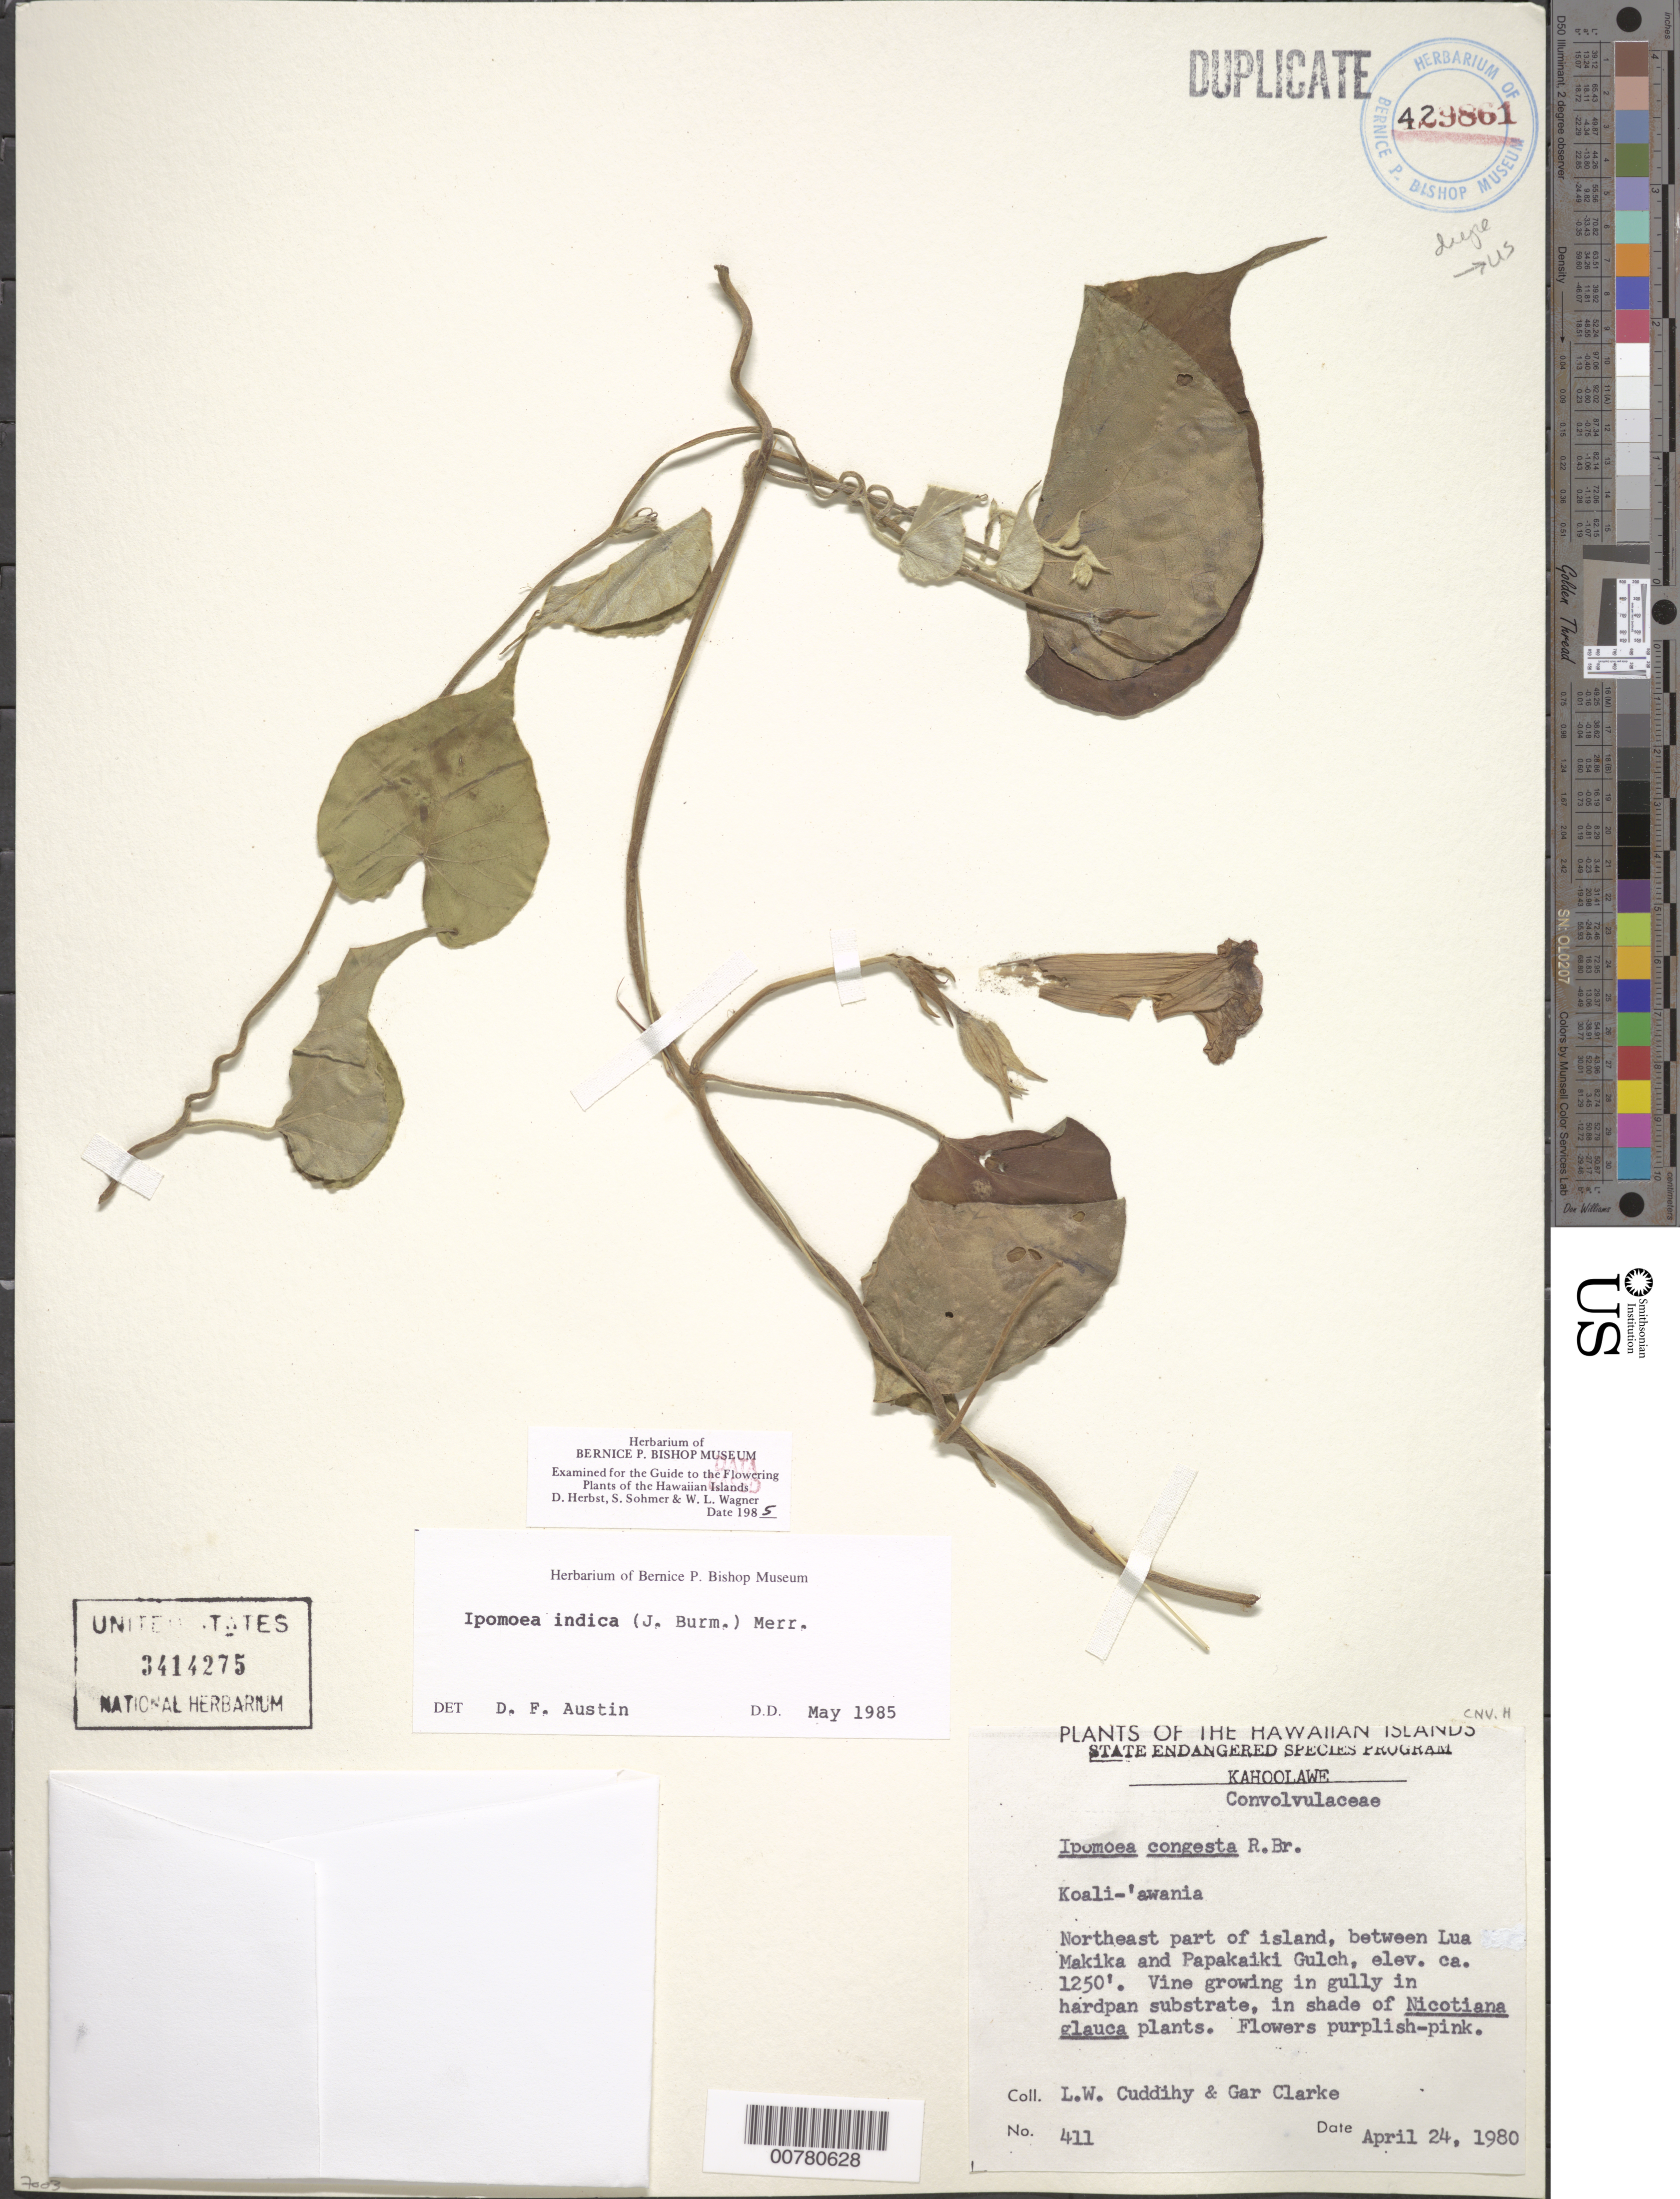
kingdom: Plantae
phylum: Tracheophyta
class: Magnoliopsida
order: Solanales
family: Convolvulaceae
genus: Ipomoea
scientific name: Ipomoea indica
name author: (Burm.) Merr.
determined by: Wagner, W. L.; Herbst, D. R.; Sohmer, S. H.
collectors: L. Cuddihy & G. Clarke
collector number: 411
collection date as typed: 24 Apr 1980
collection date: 1980-04-24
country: United States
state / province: Hawaii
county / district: Maui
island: Kaho'olawe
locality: NE part of island, betw Lua Makika an Papakaiki Gulch.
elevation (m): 381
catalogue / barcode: US 3414275